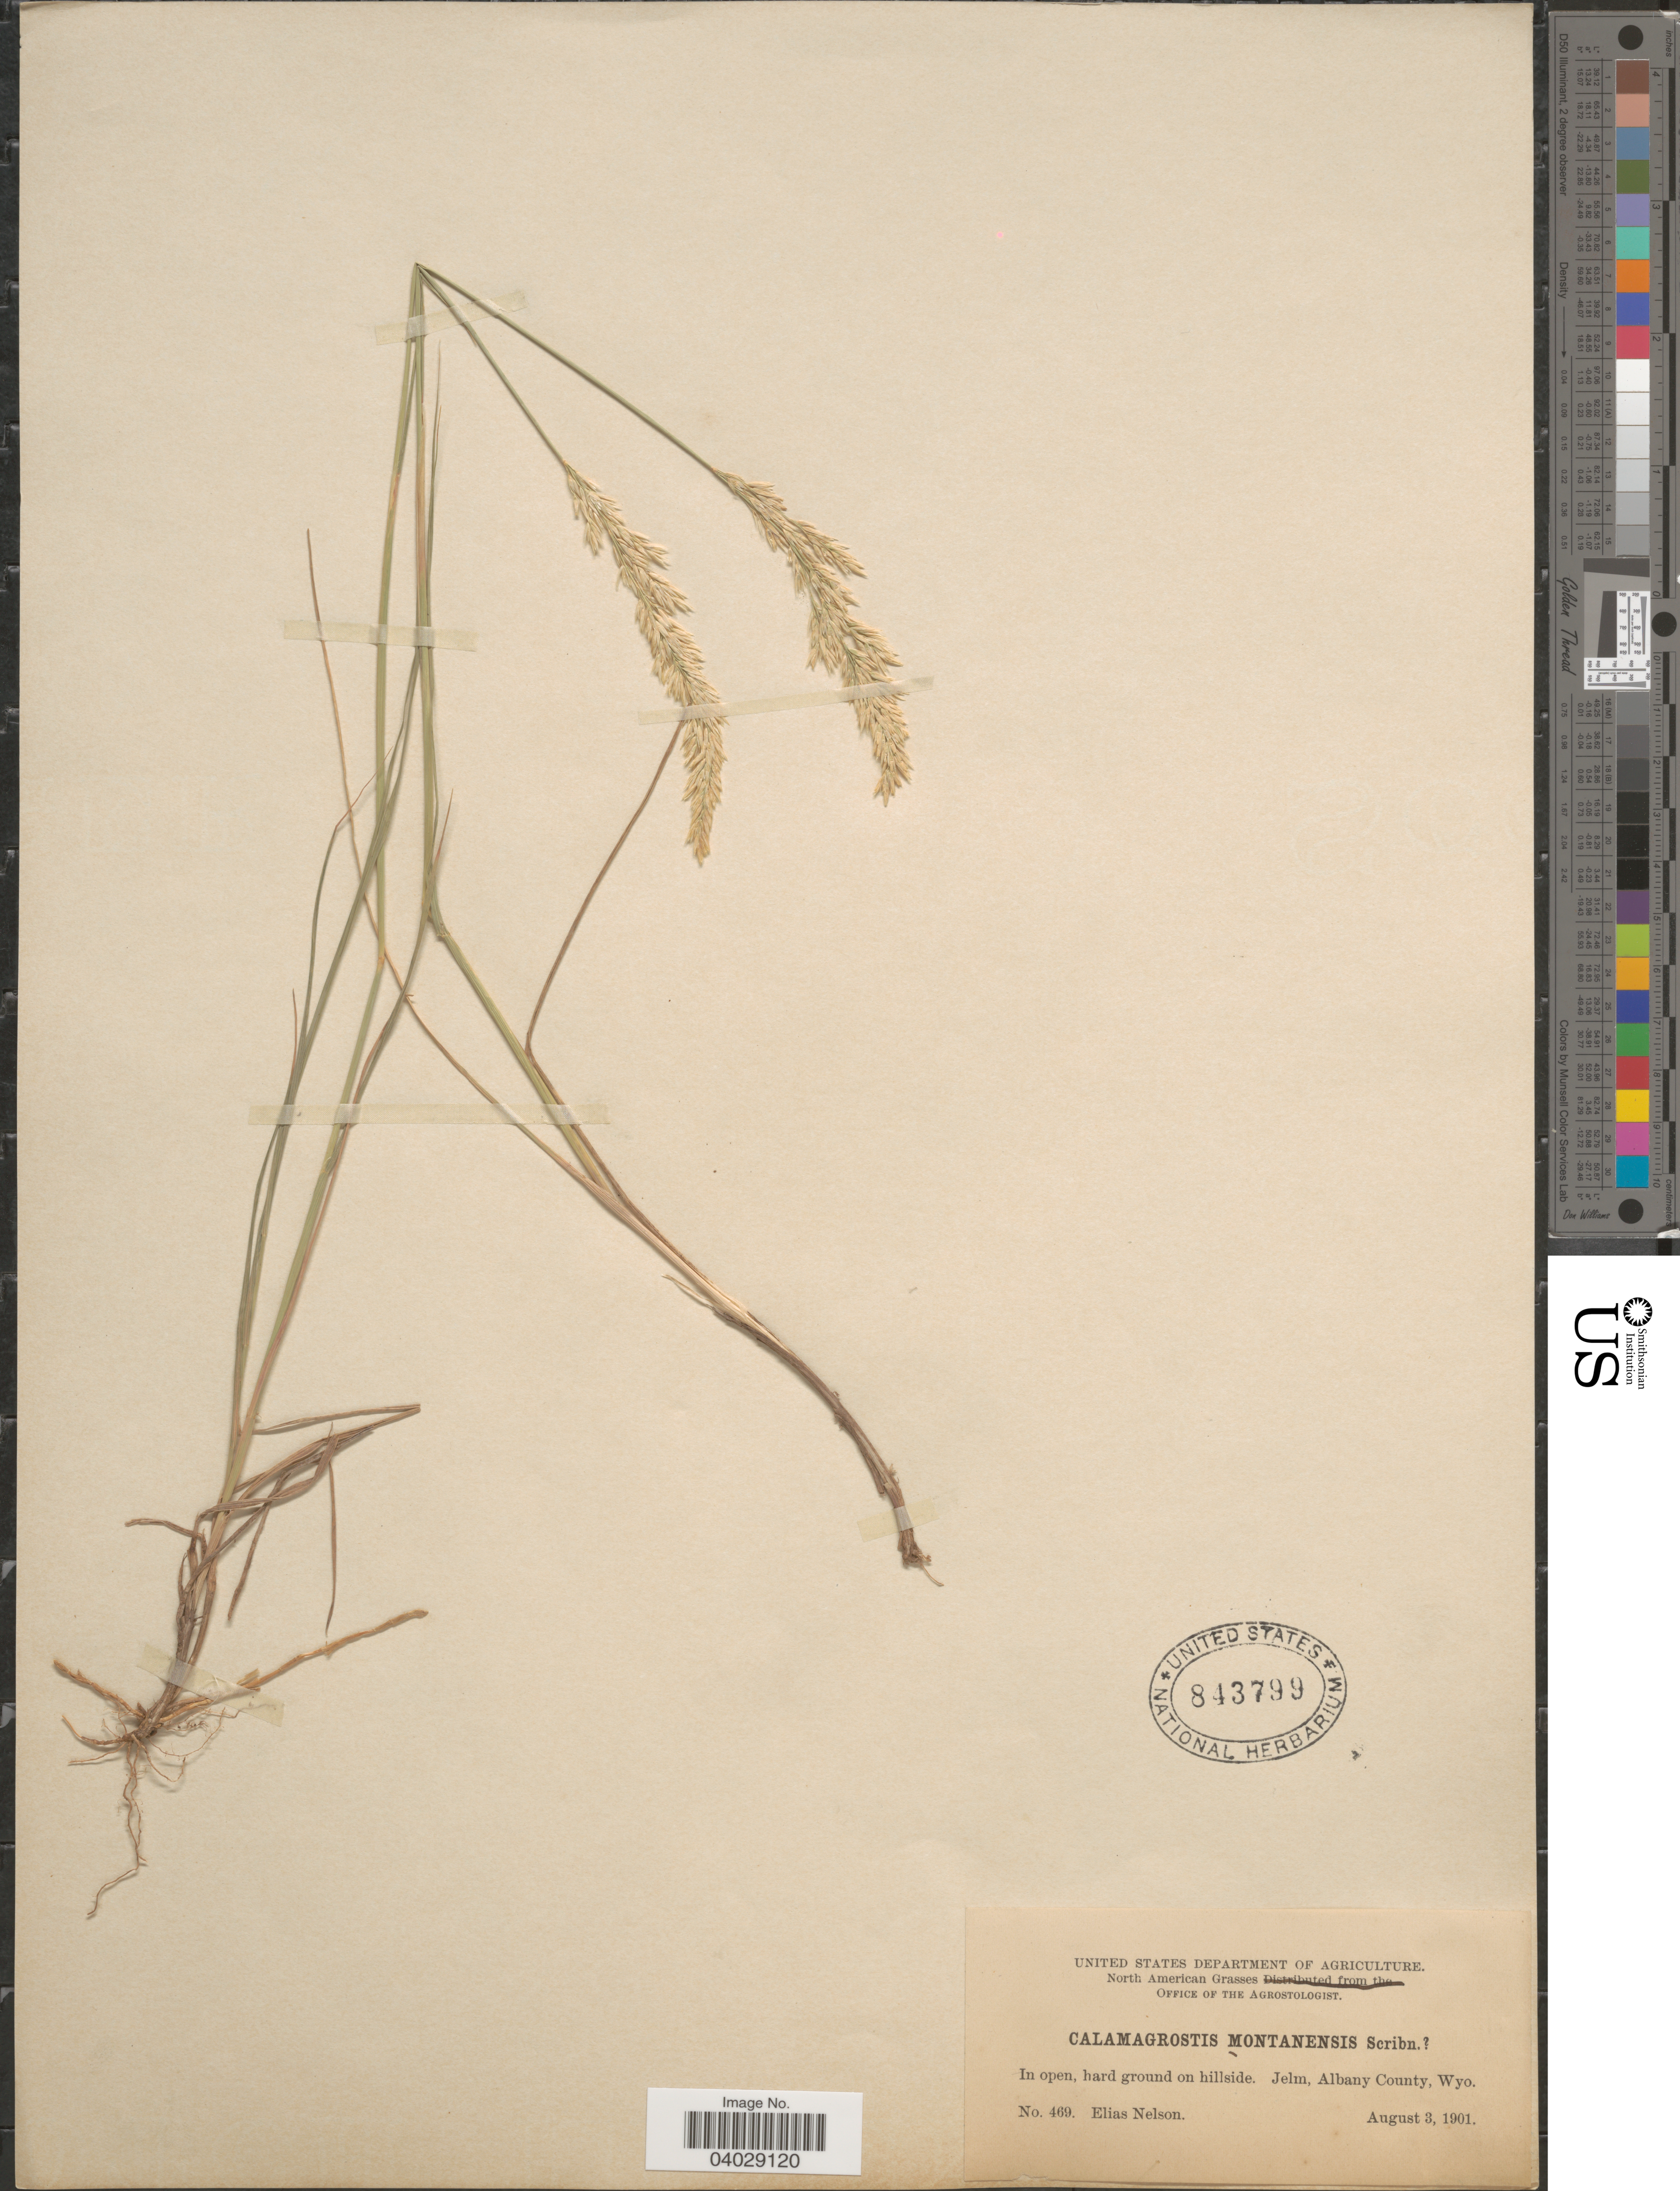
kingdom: Plantae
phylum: Tracheophyta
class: Liliopsida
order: Poales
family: Poaceae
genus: Calamagrostis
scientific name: Calamagrostis montanensis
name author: Scribn. ex Vasey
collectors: E. Nelson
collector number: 469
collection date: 1901-08-03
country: United States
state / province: Wyoming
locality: Jelm, Albany County.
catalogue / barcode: US 843799